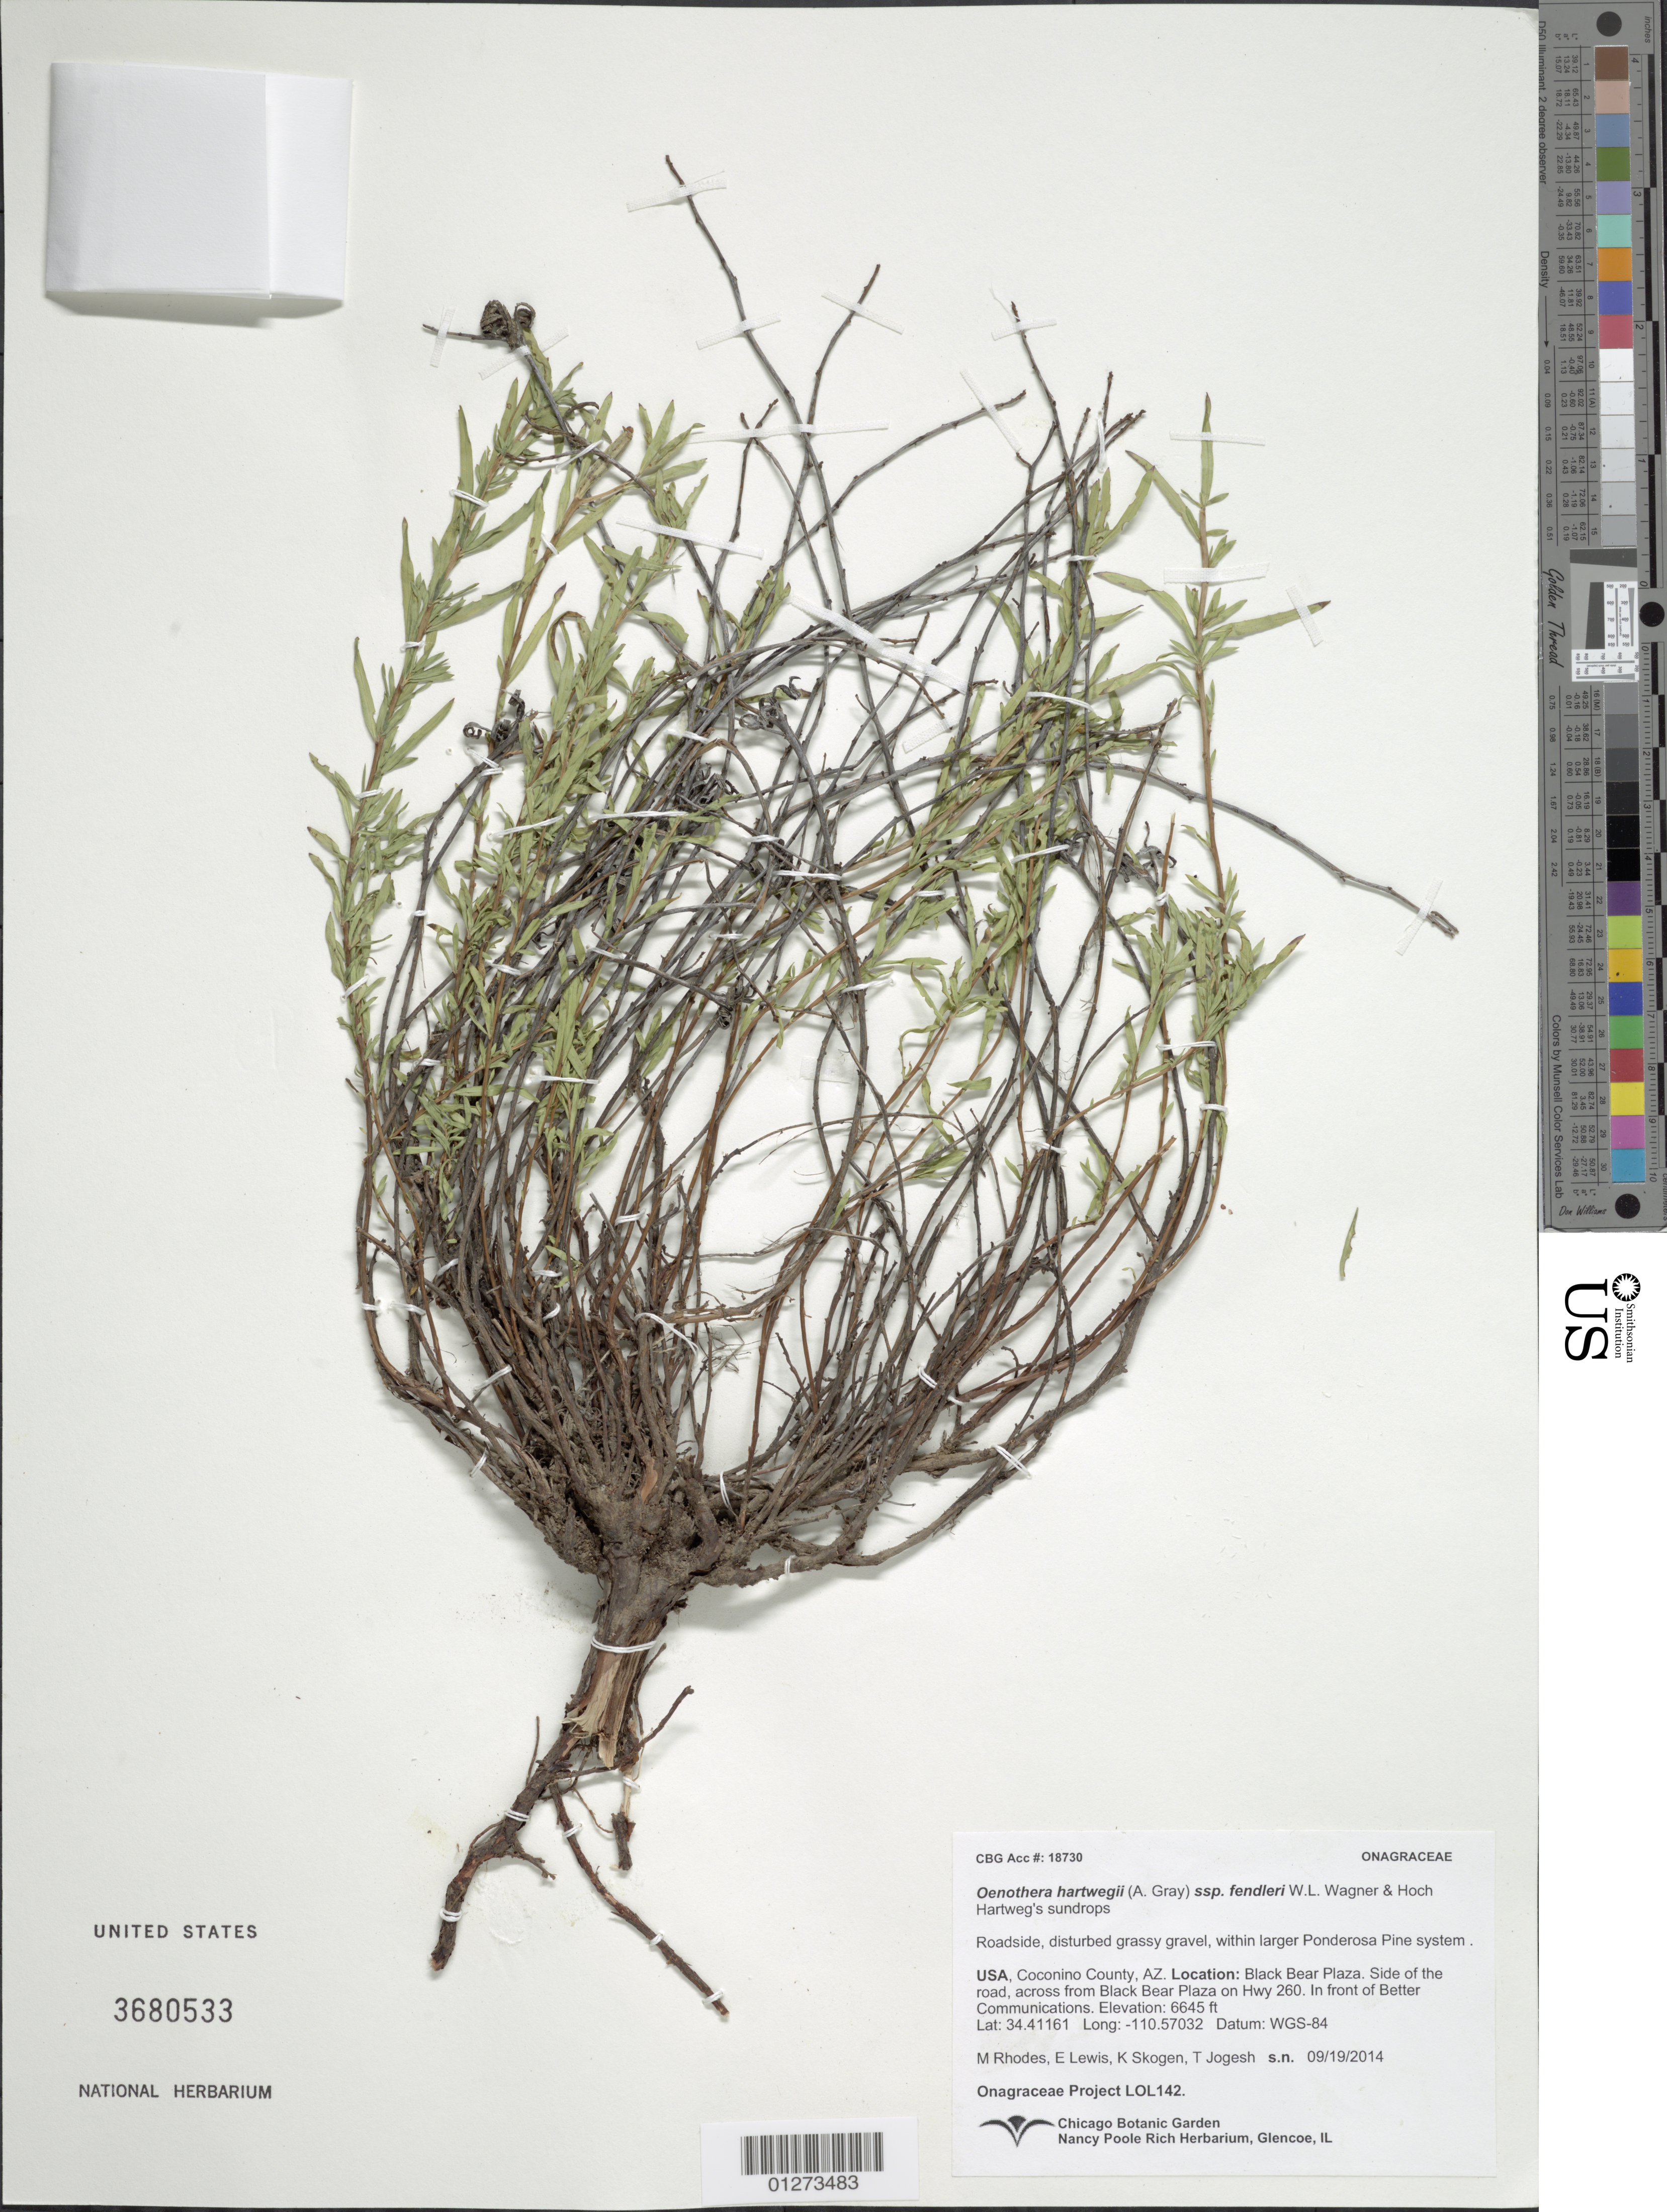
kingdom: Plantae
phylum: Tracheophyta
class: Magnoliopsida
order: Myrtales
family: Onagraceae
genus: Oenothera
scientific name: Oenothera hartwegii subsp. fendleri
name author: (A. Gray) W.L. Wagner & Hoch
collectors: Onagraceae Project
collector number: LOL 142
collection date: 2014-09-18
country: United States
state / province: Arizona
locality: Side of the road, across from Black Bear Plaza on Hwy 260. In front of Better Communications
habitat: roadside, disturbed grassy gravel, within larger Ponderosa Pine system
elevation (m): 2025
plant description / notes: CHIC, US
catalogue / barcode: US 3680533